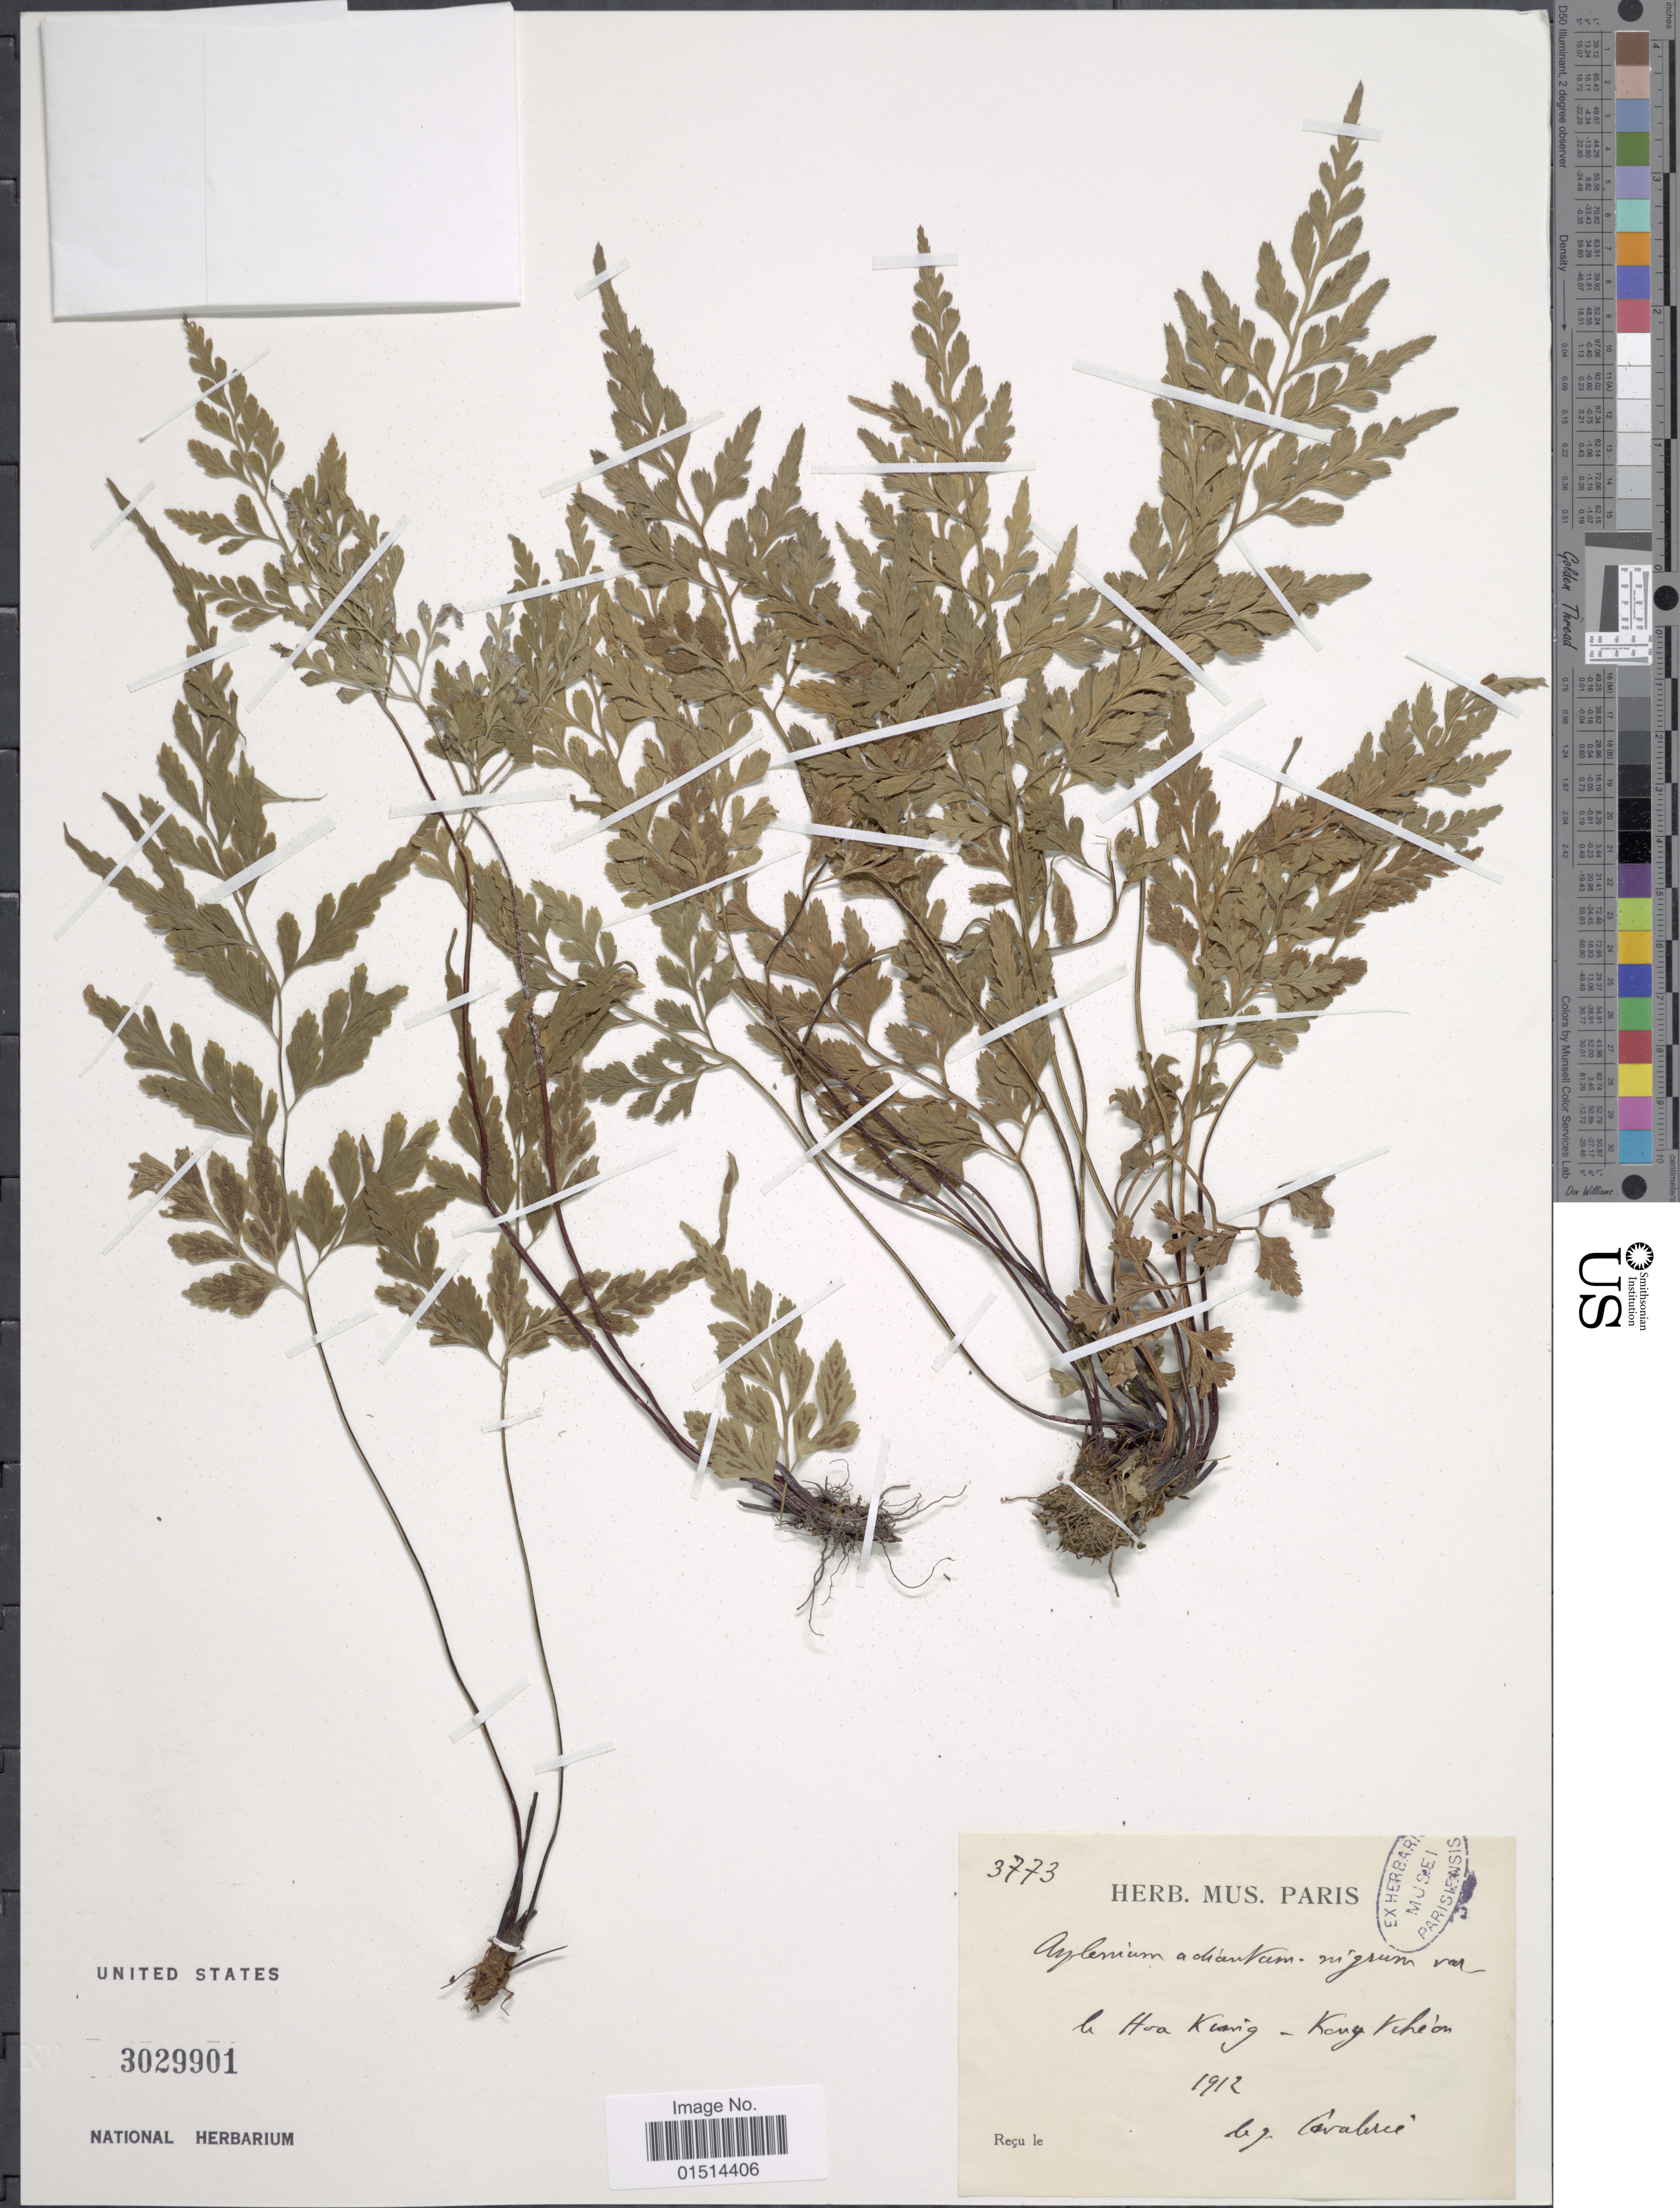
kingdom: Plantae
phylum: Tracheophyta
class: Polypodiopsida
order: Polypodiales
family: Aspleniaceae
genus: Asplenium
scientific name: Asplenium adiantum-nigrum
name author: L.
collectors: -. Cavalerie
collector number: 3773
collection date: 1912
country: China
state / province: Guizhou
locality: Le Hoa Kuang- Kong Vicheon [interpreted]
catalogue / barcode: US 3029901